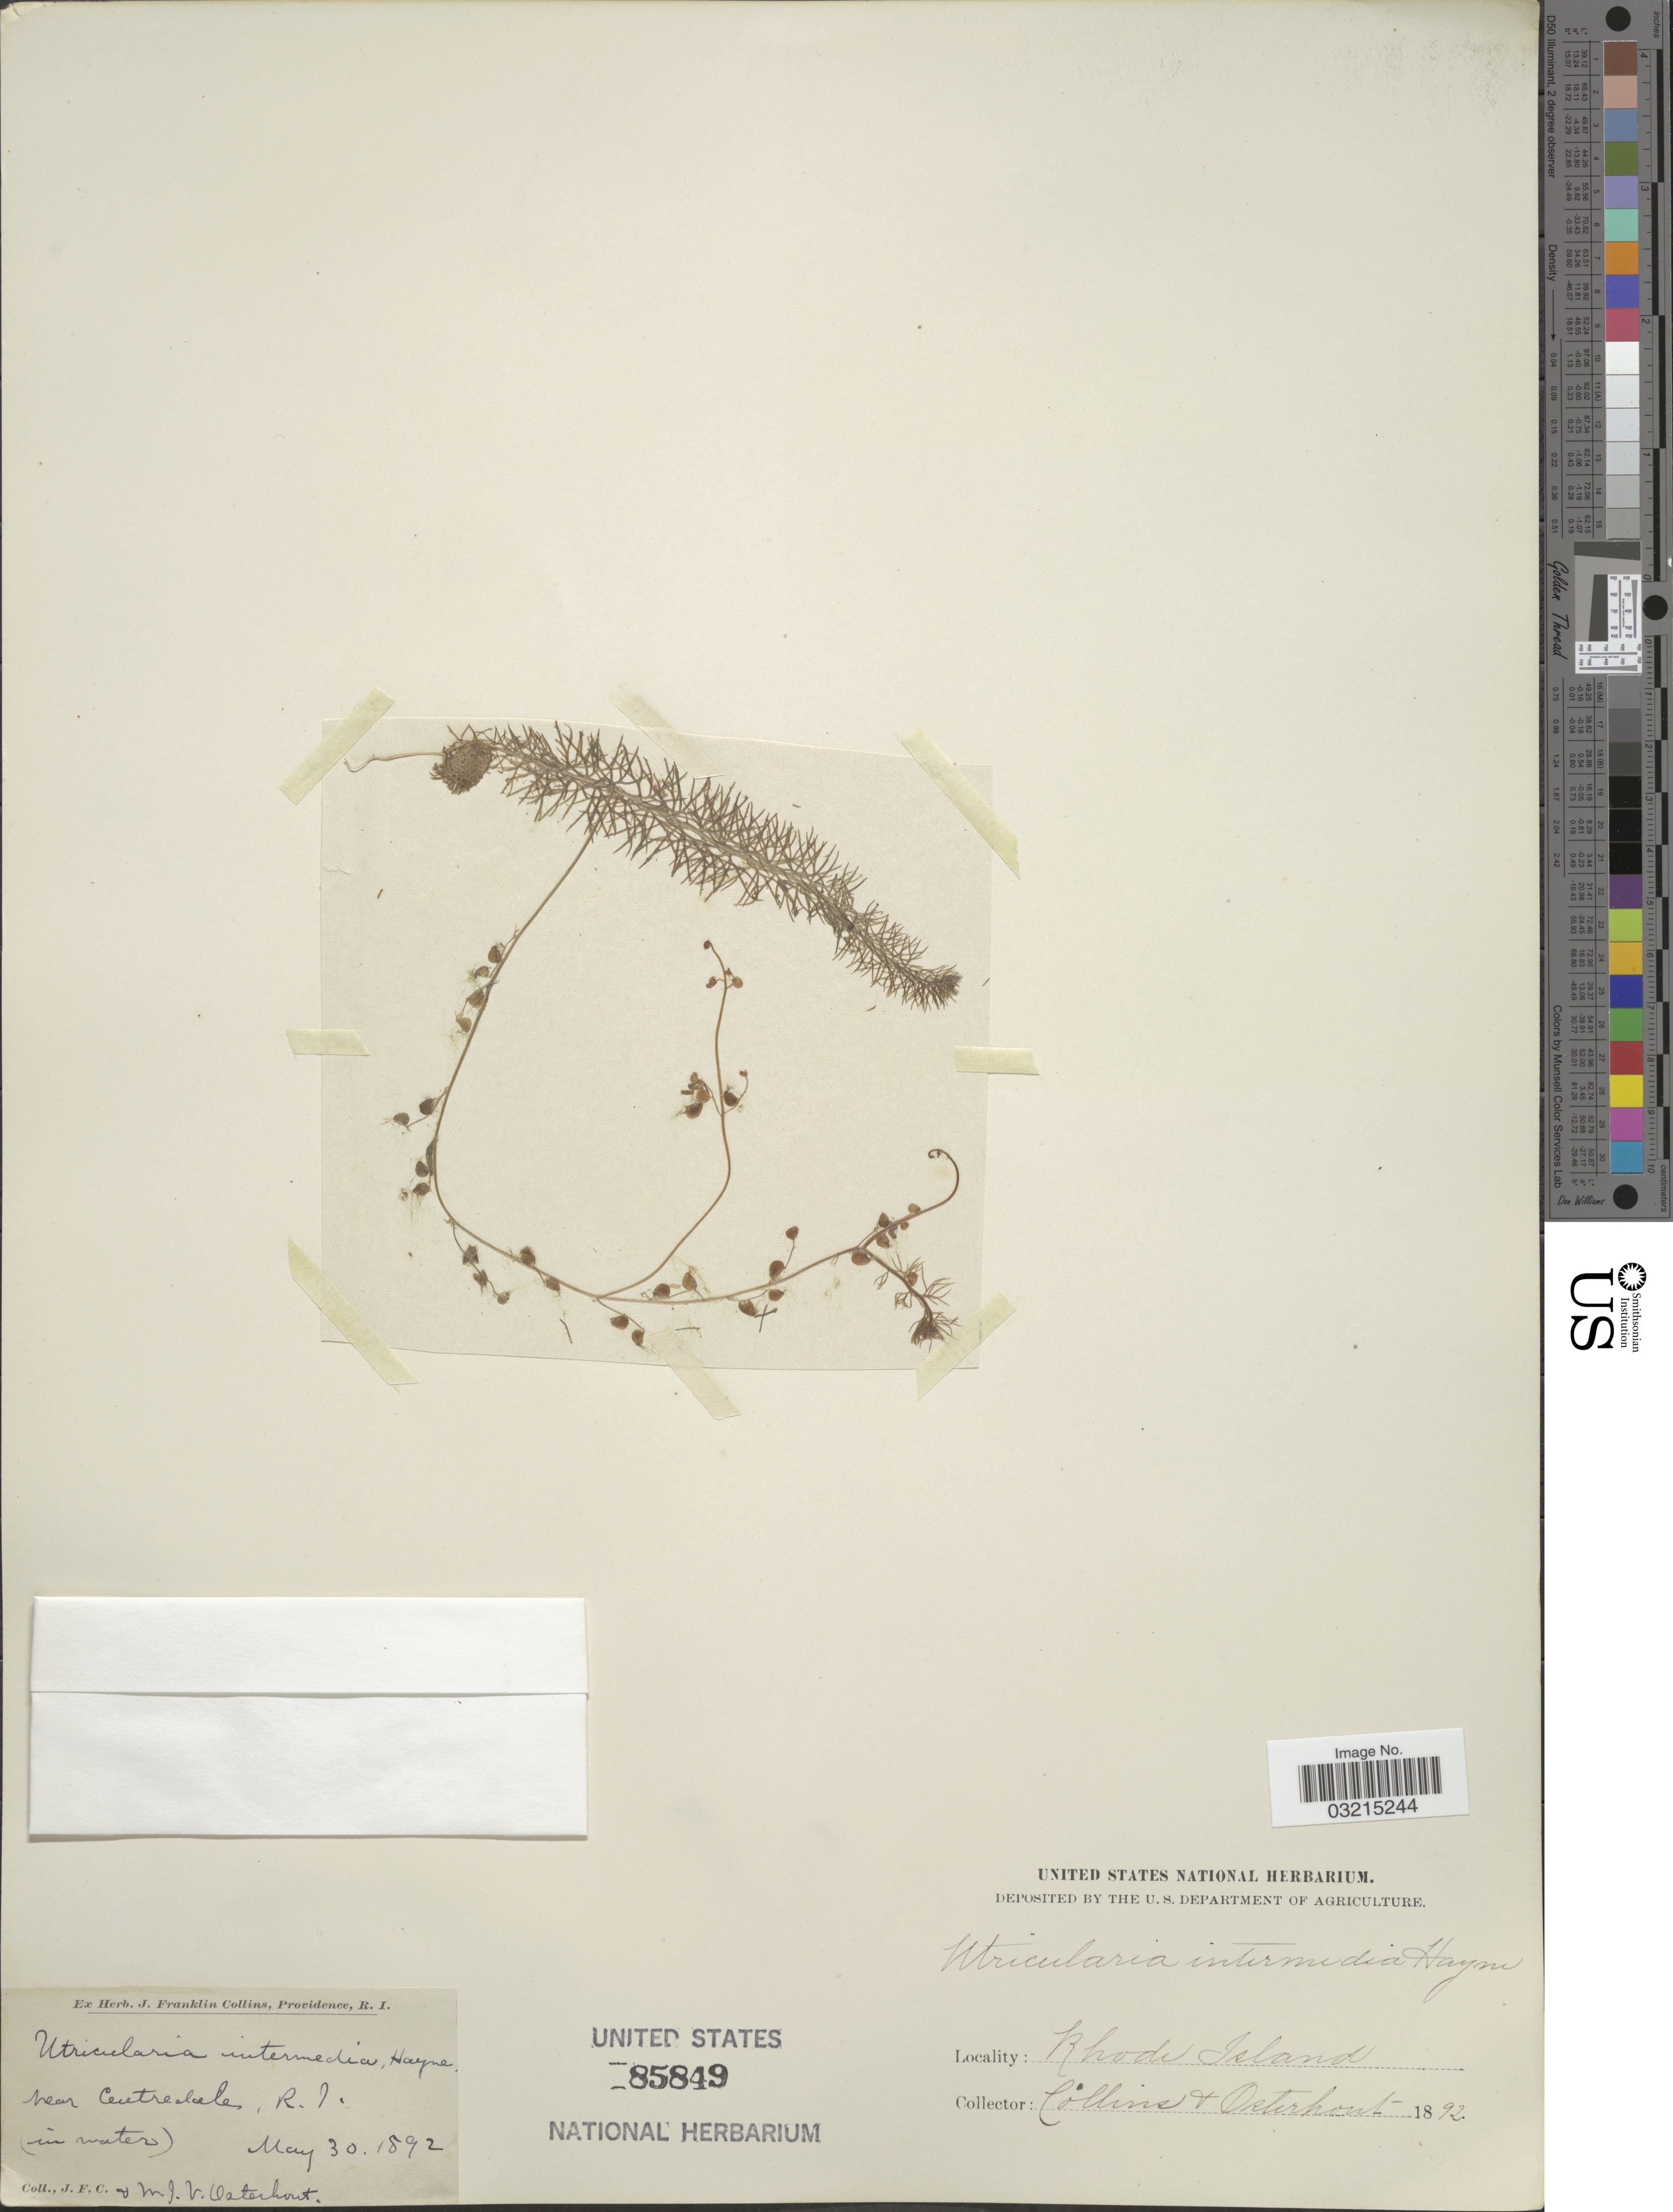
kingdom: Plantae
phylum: Tracheophyta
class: Magnoliopsida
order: Lamiales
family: Lentibulariaceae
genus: Utricularia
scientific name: Utricularia intermedia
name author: Hayne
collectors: J. Collins & M. Osterhout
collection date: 1892-05-30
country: United States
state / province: Rhode Island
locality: Near Centredale.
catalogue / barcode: US 85849